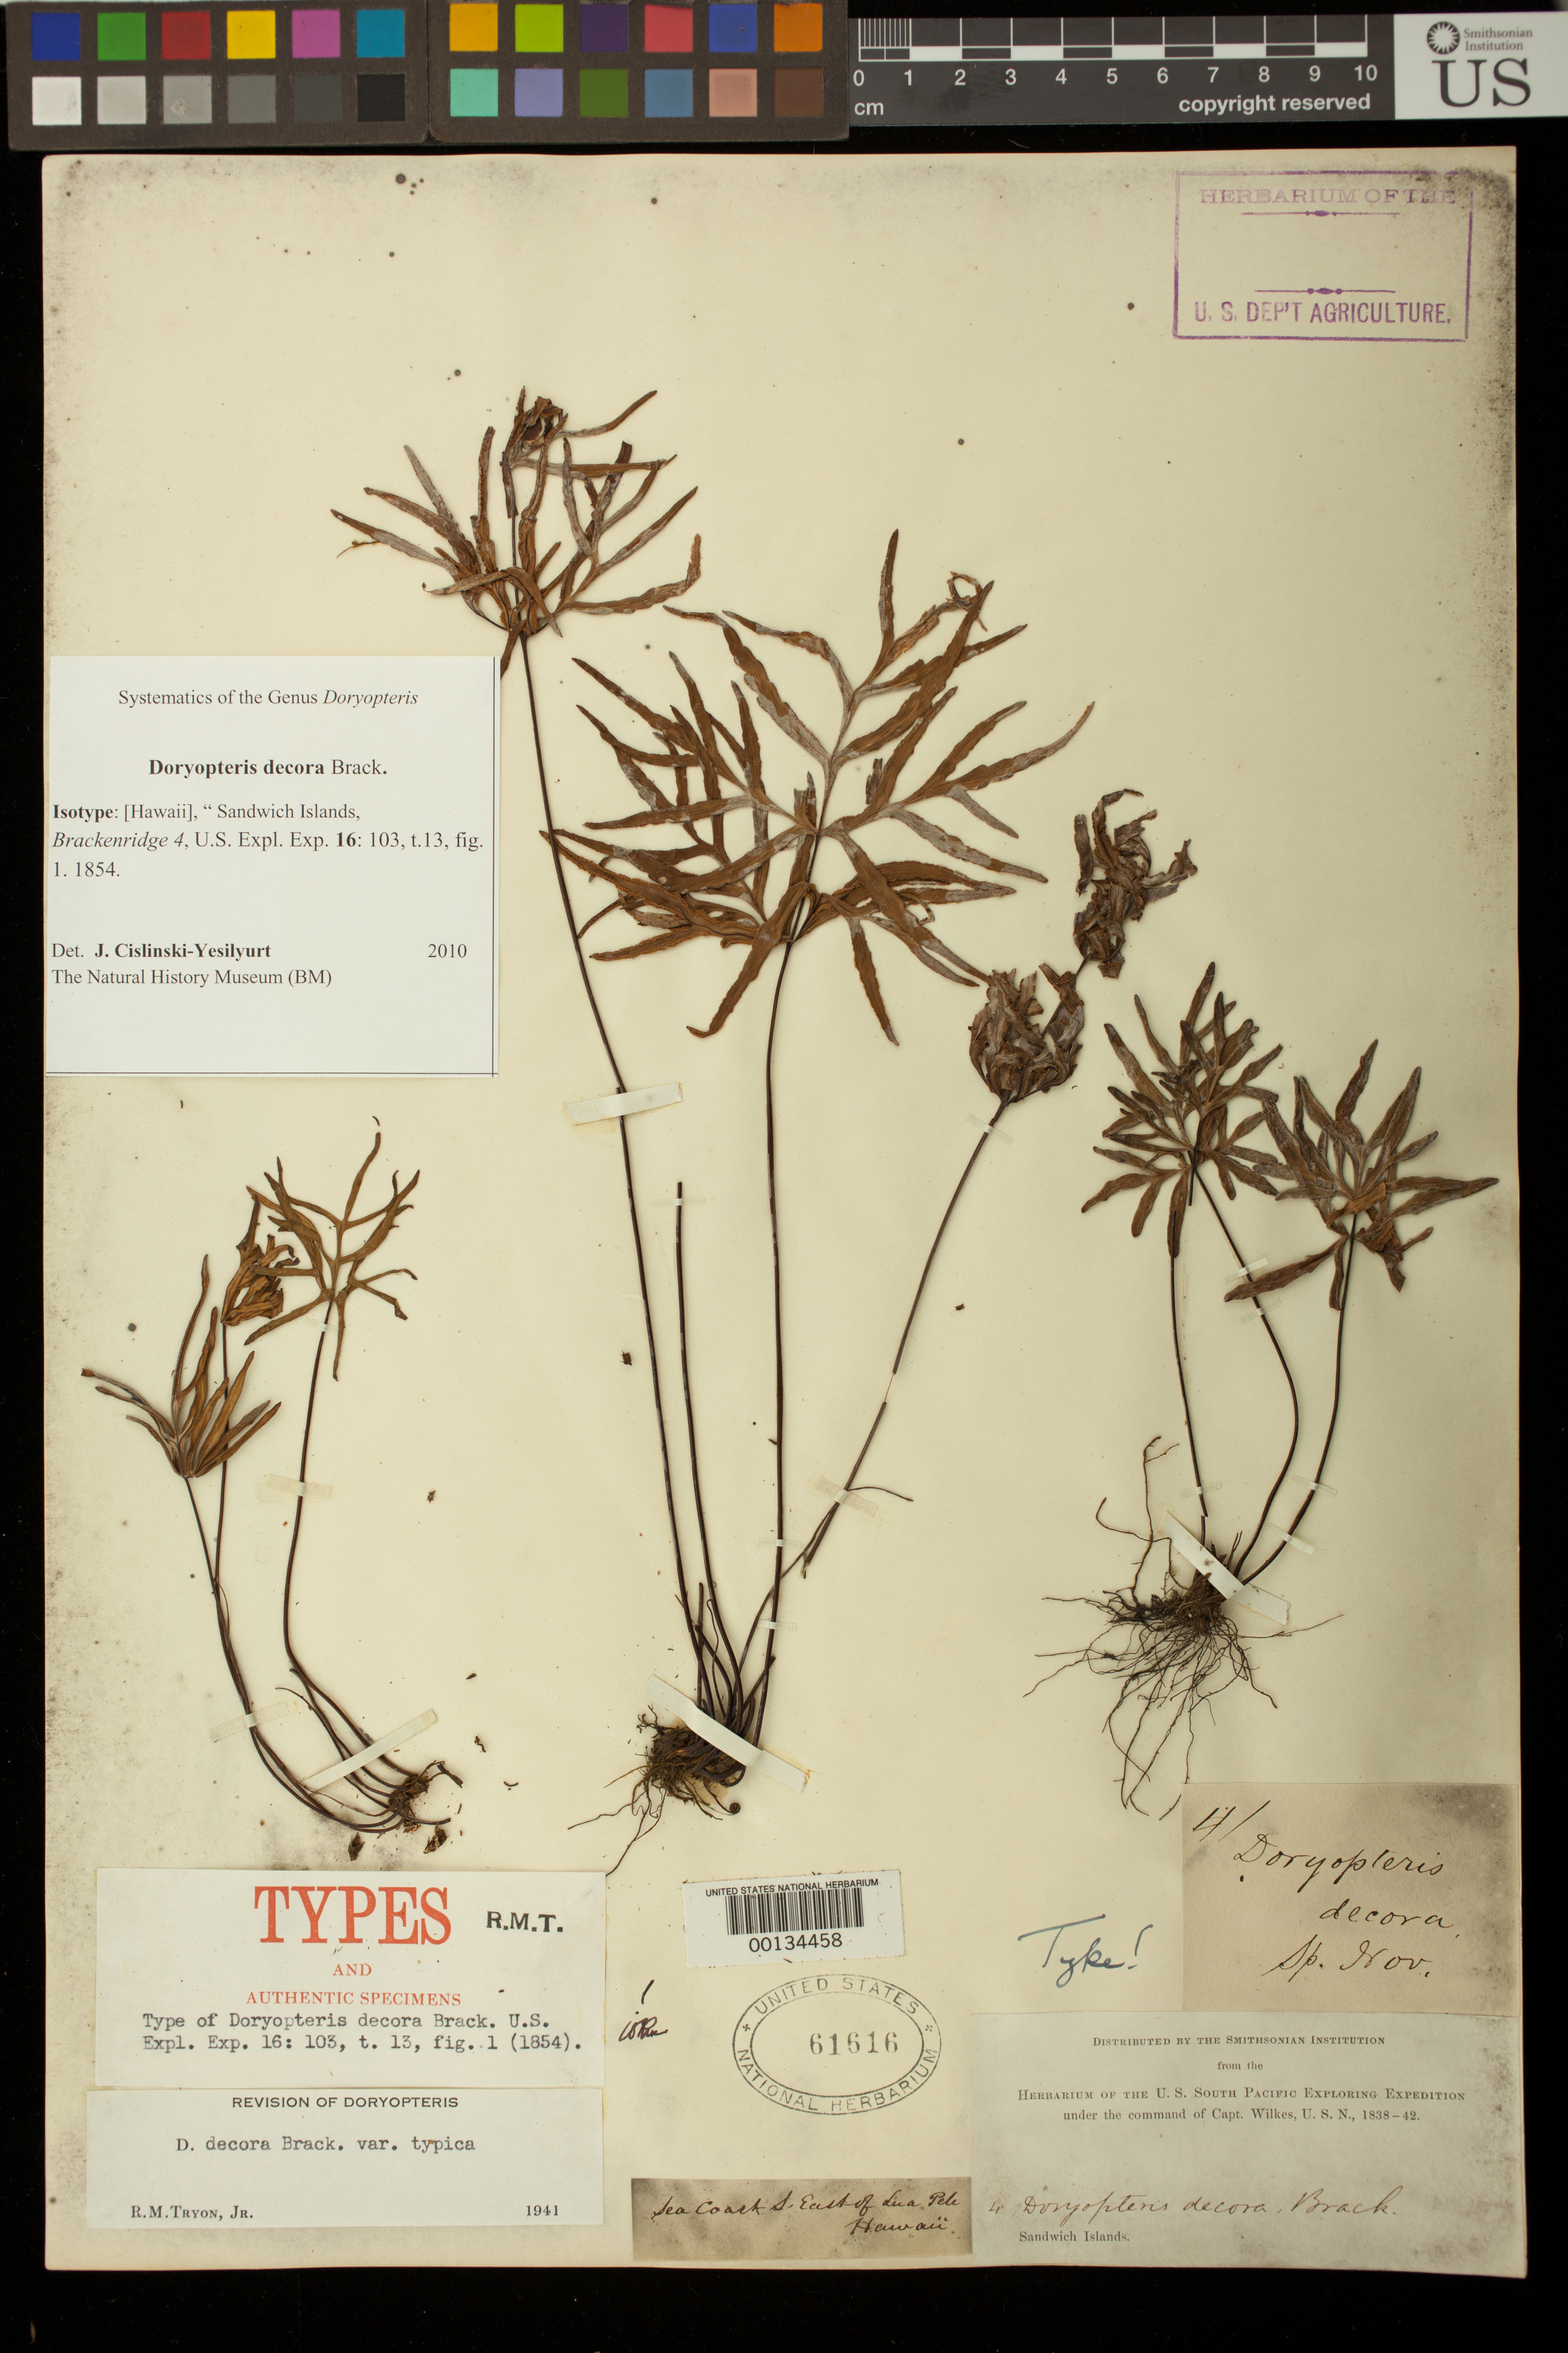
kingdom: Plantae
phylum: Tracheophyta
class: Polypodiopsida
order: Polypodiales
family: Pteridaceae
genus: Doryopteris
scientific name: Doryopteris decora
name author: Brack.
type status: Type Collection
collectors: Wilkes Explor. Exped.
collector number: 4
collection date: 1838/1842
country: United States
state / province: Hawaii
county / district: Hawaii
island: Hawaii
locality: Sandwich Islands. Sea coast S. east of Lua Pele, Hawaii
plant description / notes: Specimen annotated by J. Cislinski-Yesilyurt (2010) as isotype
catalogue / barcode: US 61616